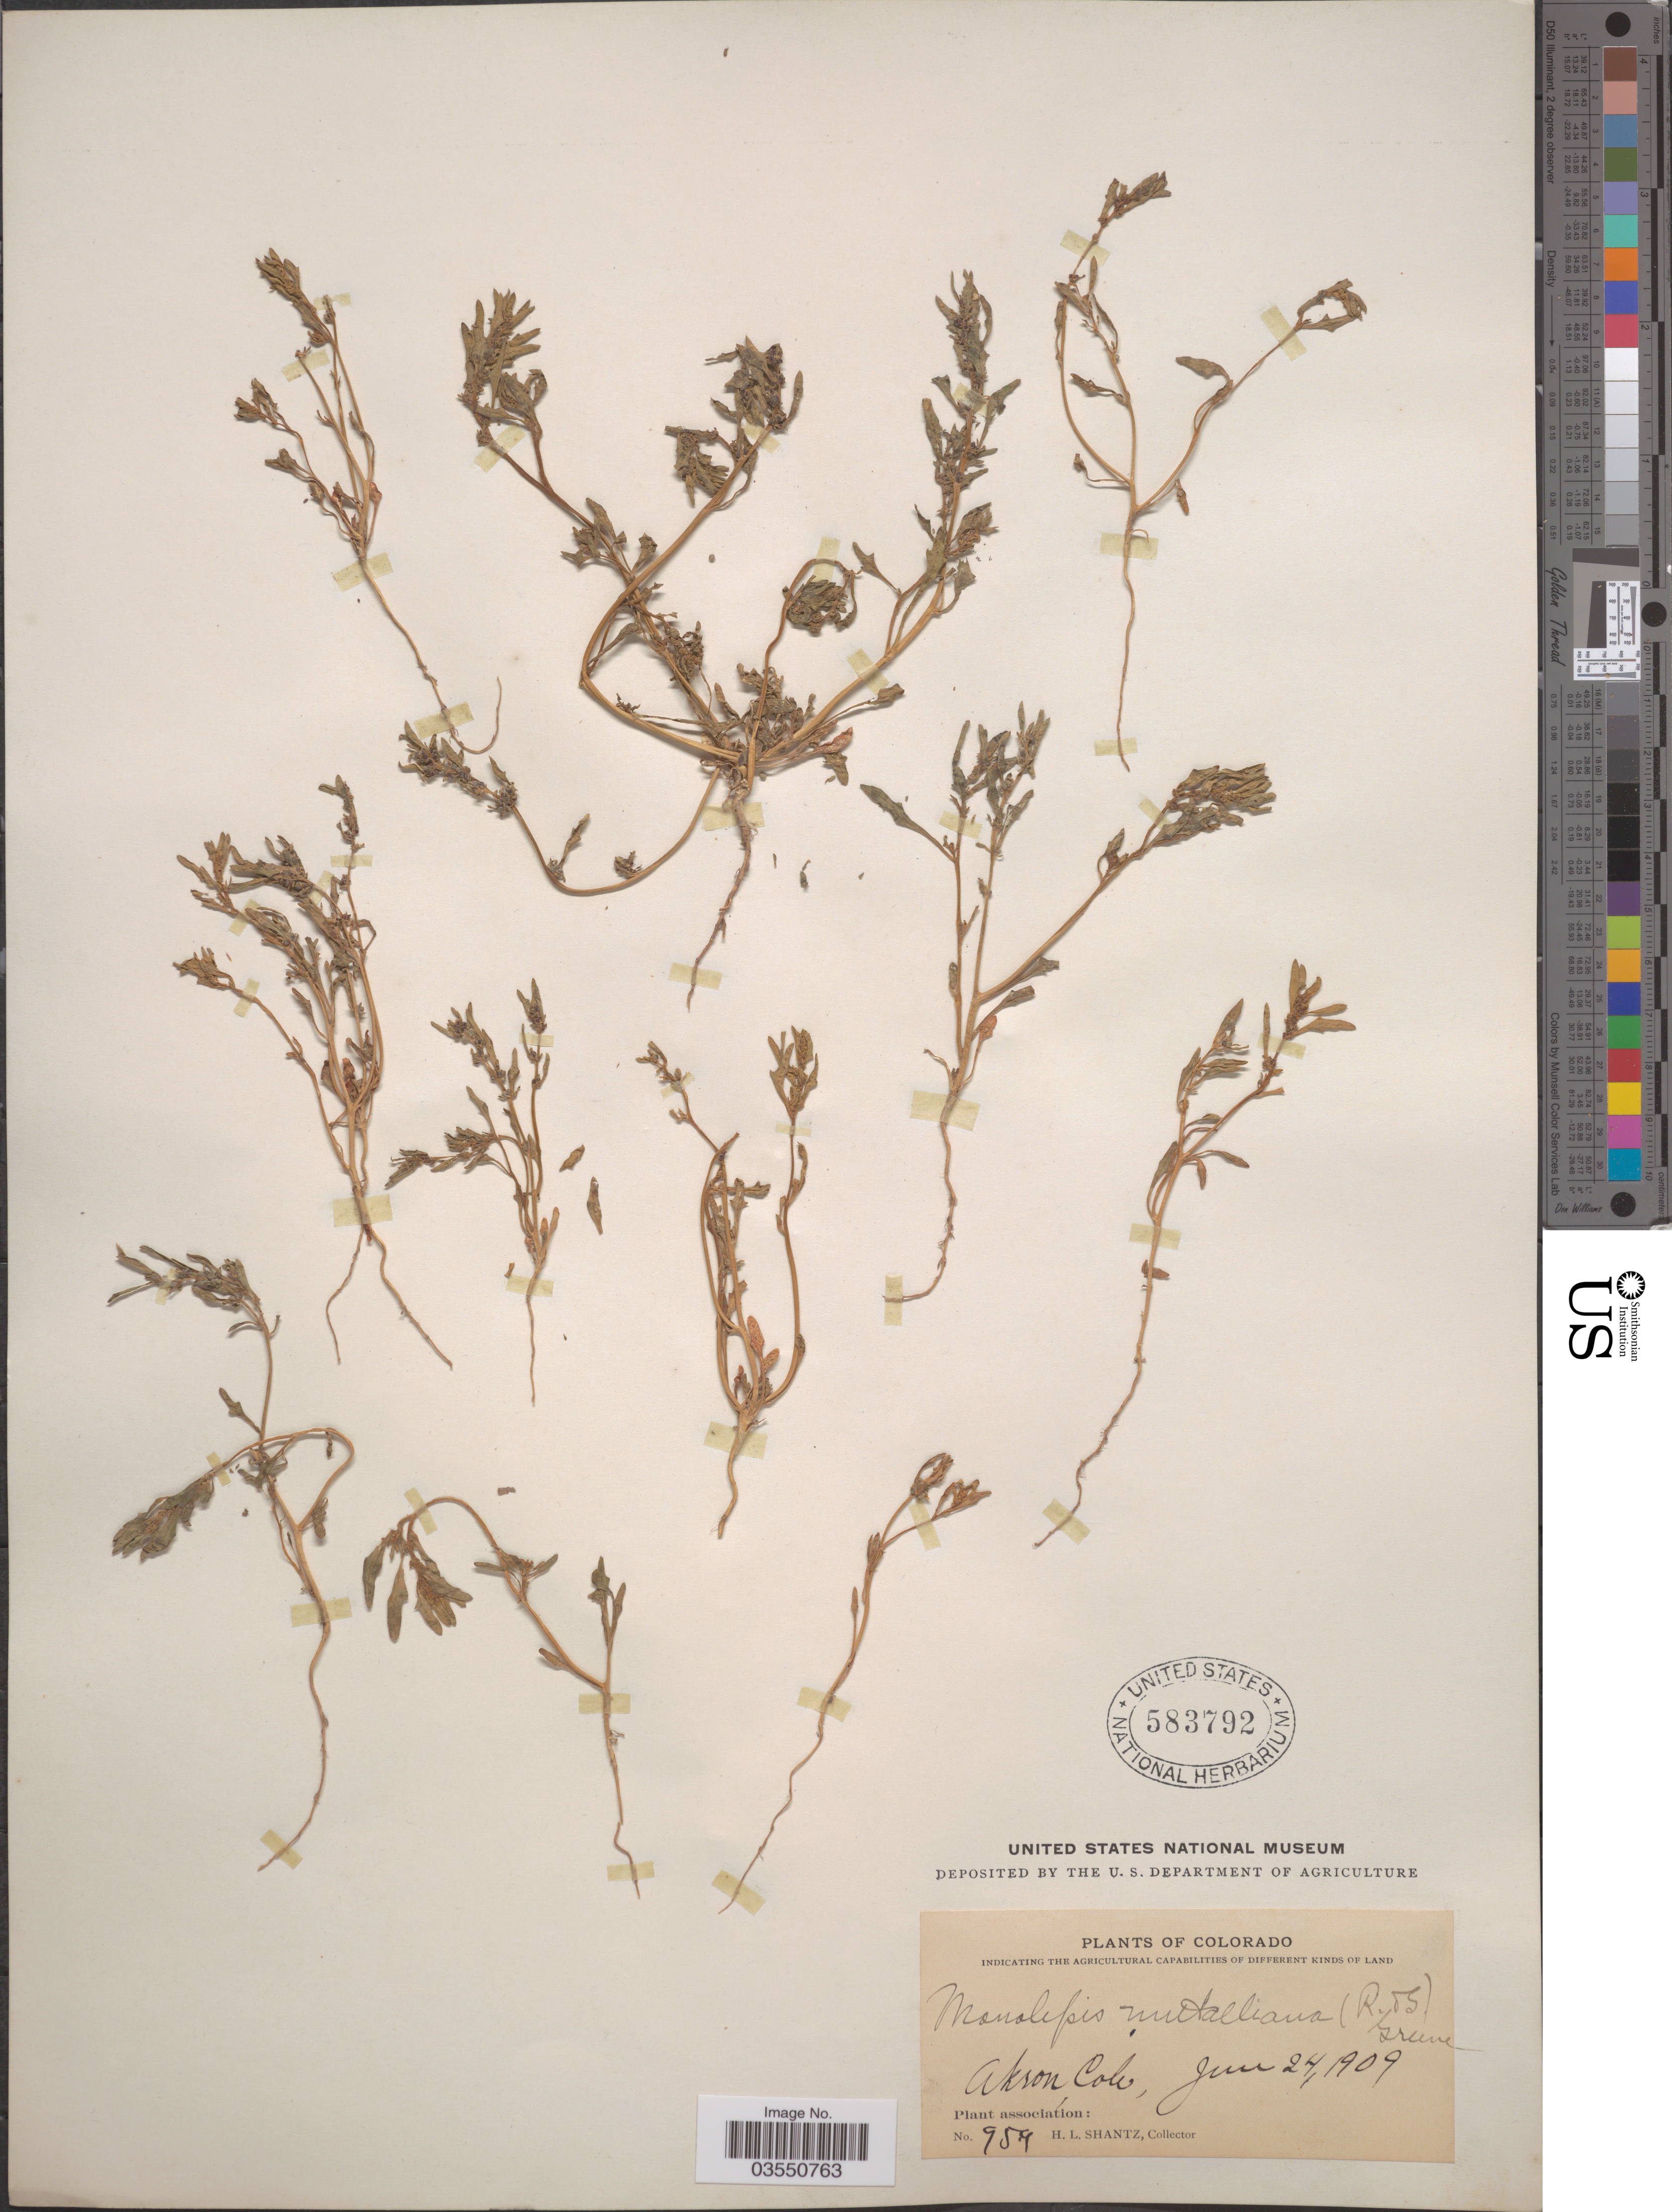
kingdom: Plantae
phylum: Tracheophyta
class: Magnoliopsida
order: Caryophyllales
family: Amaranthaceae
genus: Blitum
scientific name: Blitum nuttallianum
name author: Schult.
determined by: U.S. National Herbarium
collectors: H. Shantz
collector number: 954*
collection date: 1909-06-24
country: United States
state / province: Colorado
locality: Akron, Colo.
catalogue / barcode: US 583792